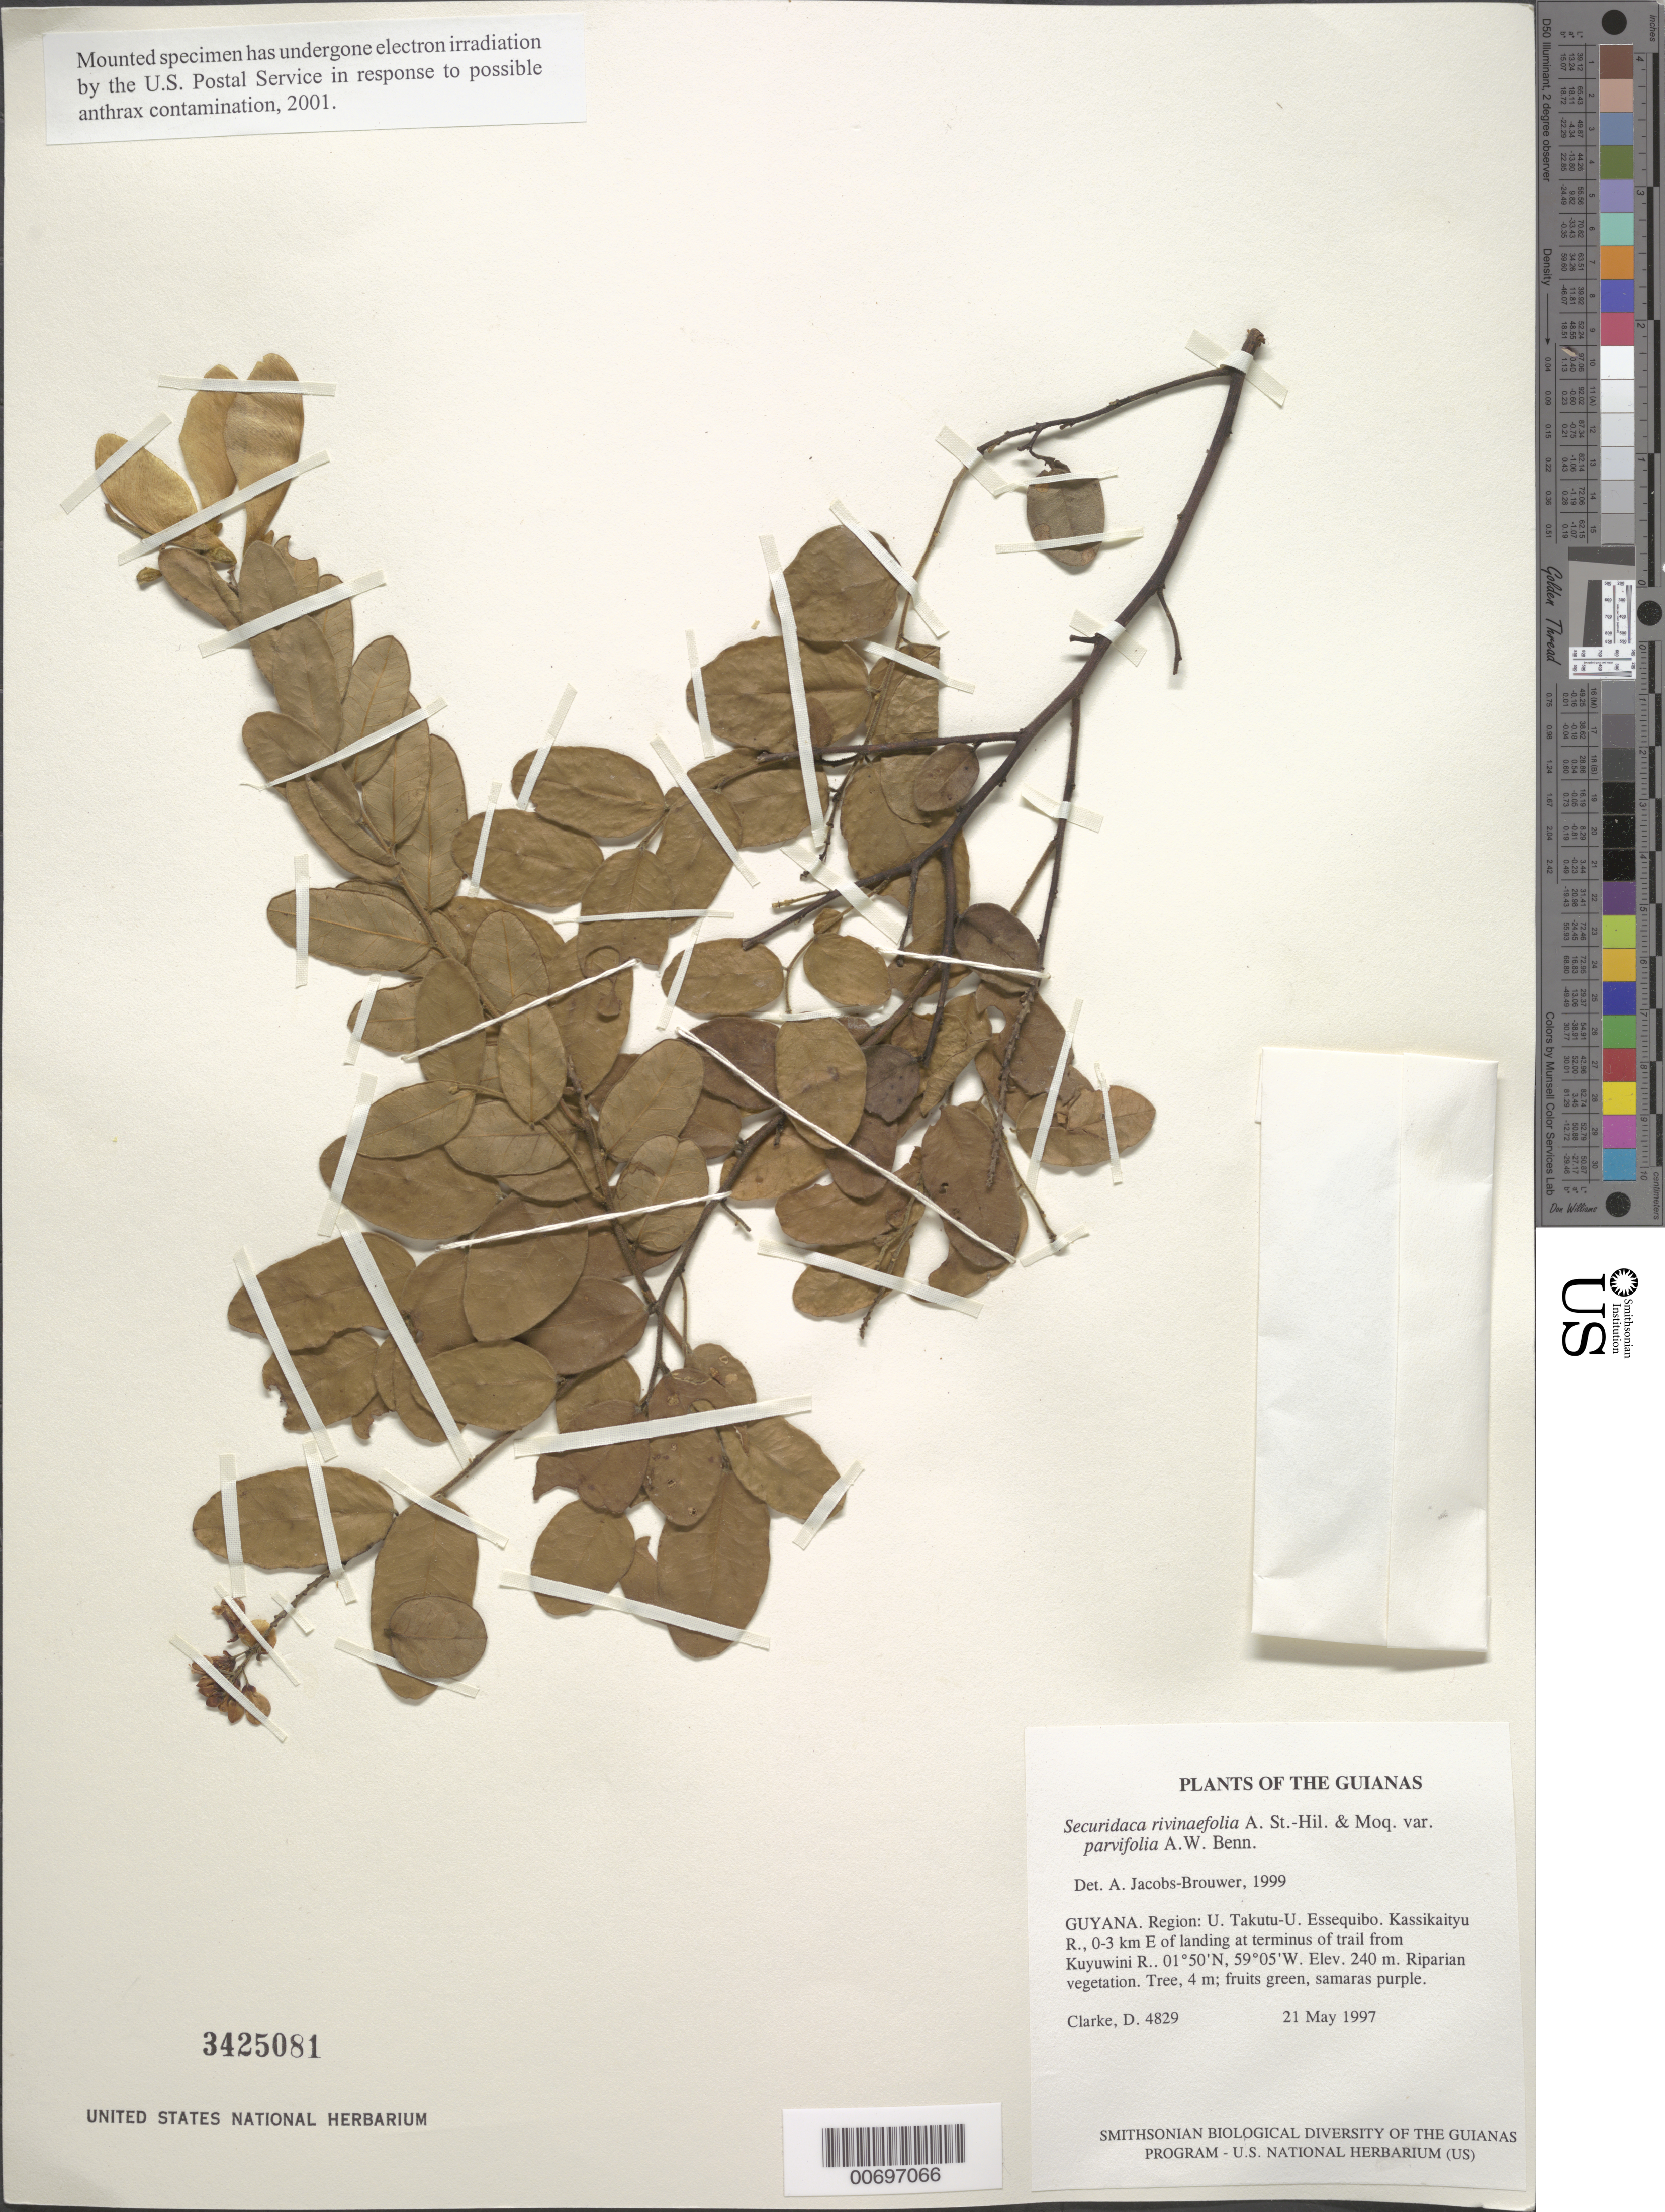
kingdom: Plantae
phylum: Tracheophyta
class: Magnoliopsida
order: Fabales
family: Polygalaceae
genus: Securidaca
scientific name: Securidaca rivinifolia var. parvifolia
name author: A.W. Benn.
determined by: Jacobs-Brouwer, A.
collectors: H. D. Clarke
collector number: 4829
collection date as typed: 21 May 1997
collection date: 1997-05-21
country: Guyana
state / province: U. Takutu-U. Essequibo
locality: Kassikaityu R., 0-3 km E of landing at terminus of trail from Kuyuwini R.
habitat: Riparian vegetation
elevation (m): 240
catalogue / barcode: US 3425081